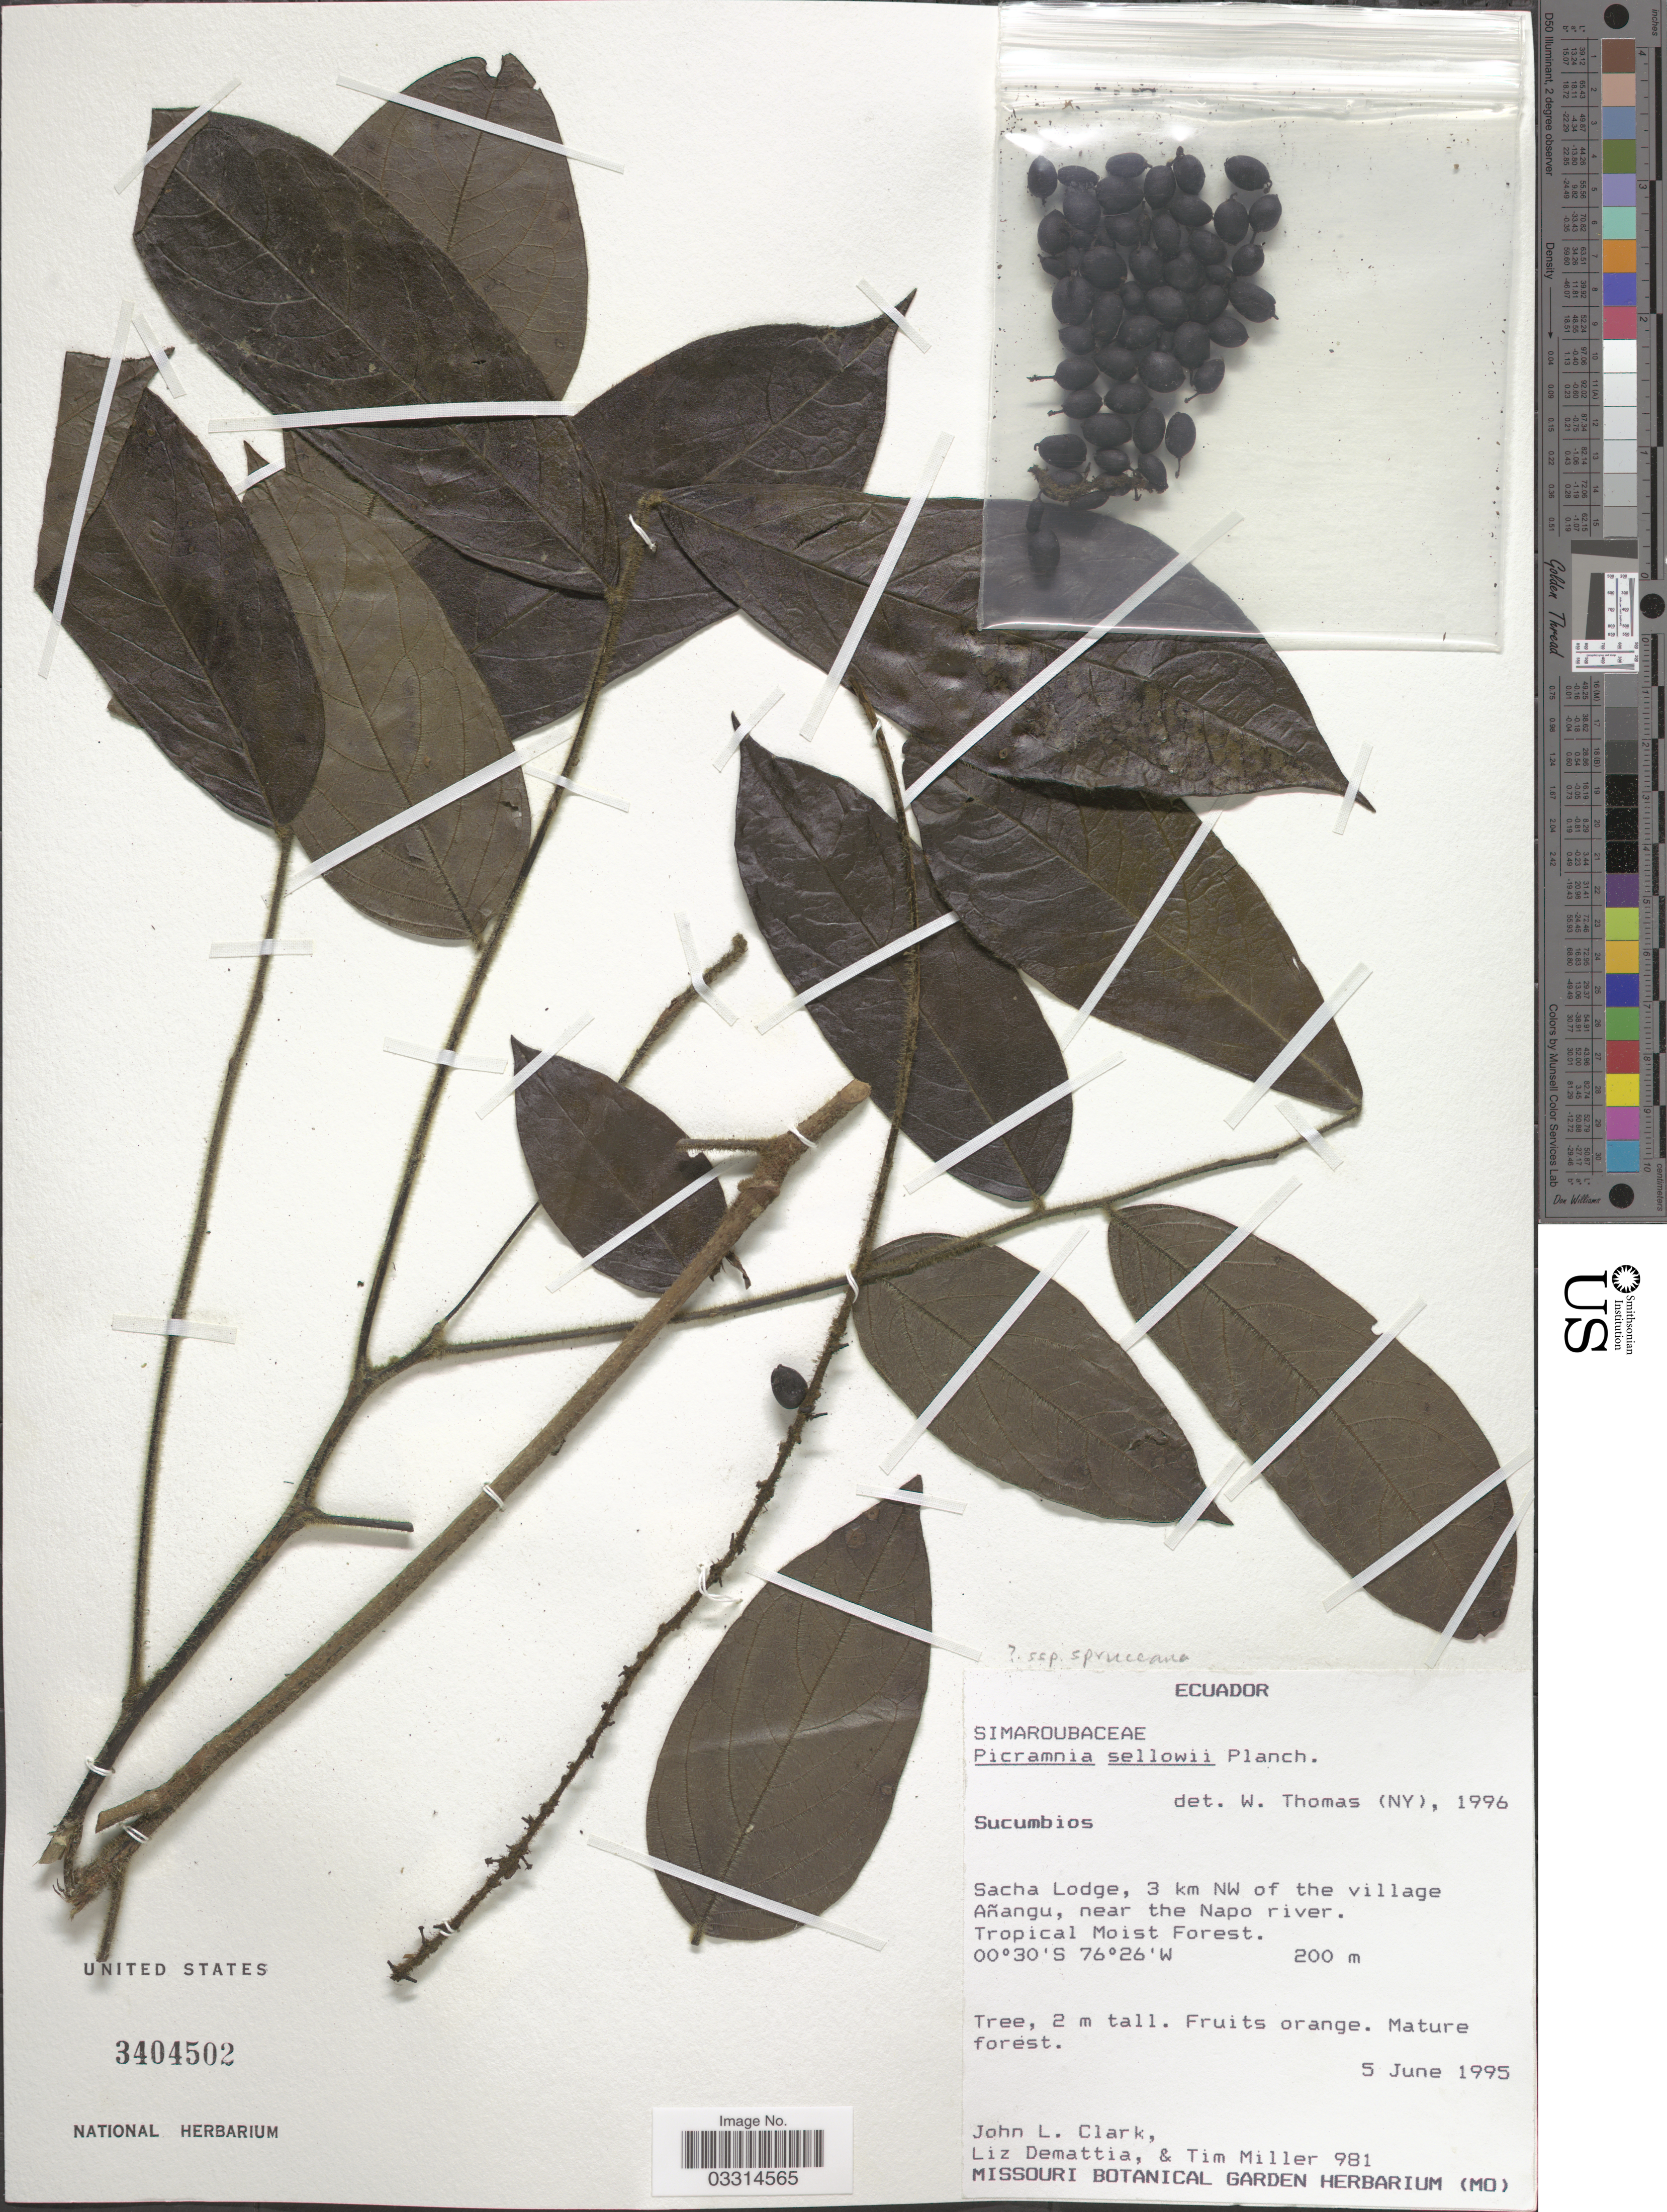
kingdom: Plantae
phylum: Tracheophyta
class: Magnoliopsida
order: Picramniales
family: Picramniaceae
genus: Picramnia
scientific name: Picramnia sellowii subsp. spruceana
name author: (Engl.) Pirani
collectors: J. L. Clark, L. Demattia & T. Miller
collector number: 981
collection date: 1995-06-05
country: Ecuador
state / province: Sucumbíos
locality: Sacha Lodge, 3 km NW of the village Añangu, near the Napo river.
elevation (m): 200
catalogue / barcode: US 3404502